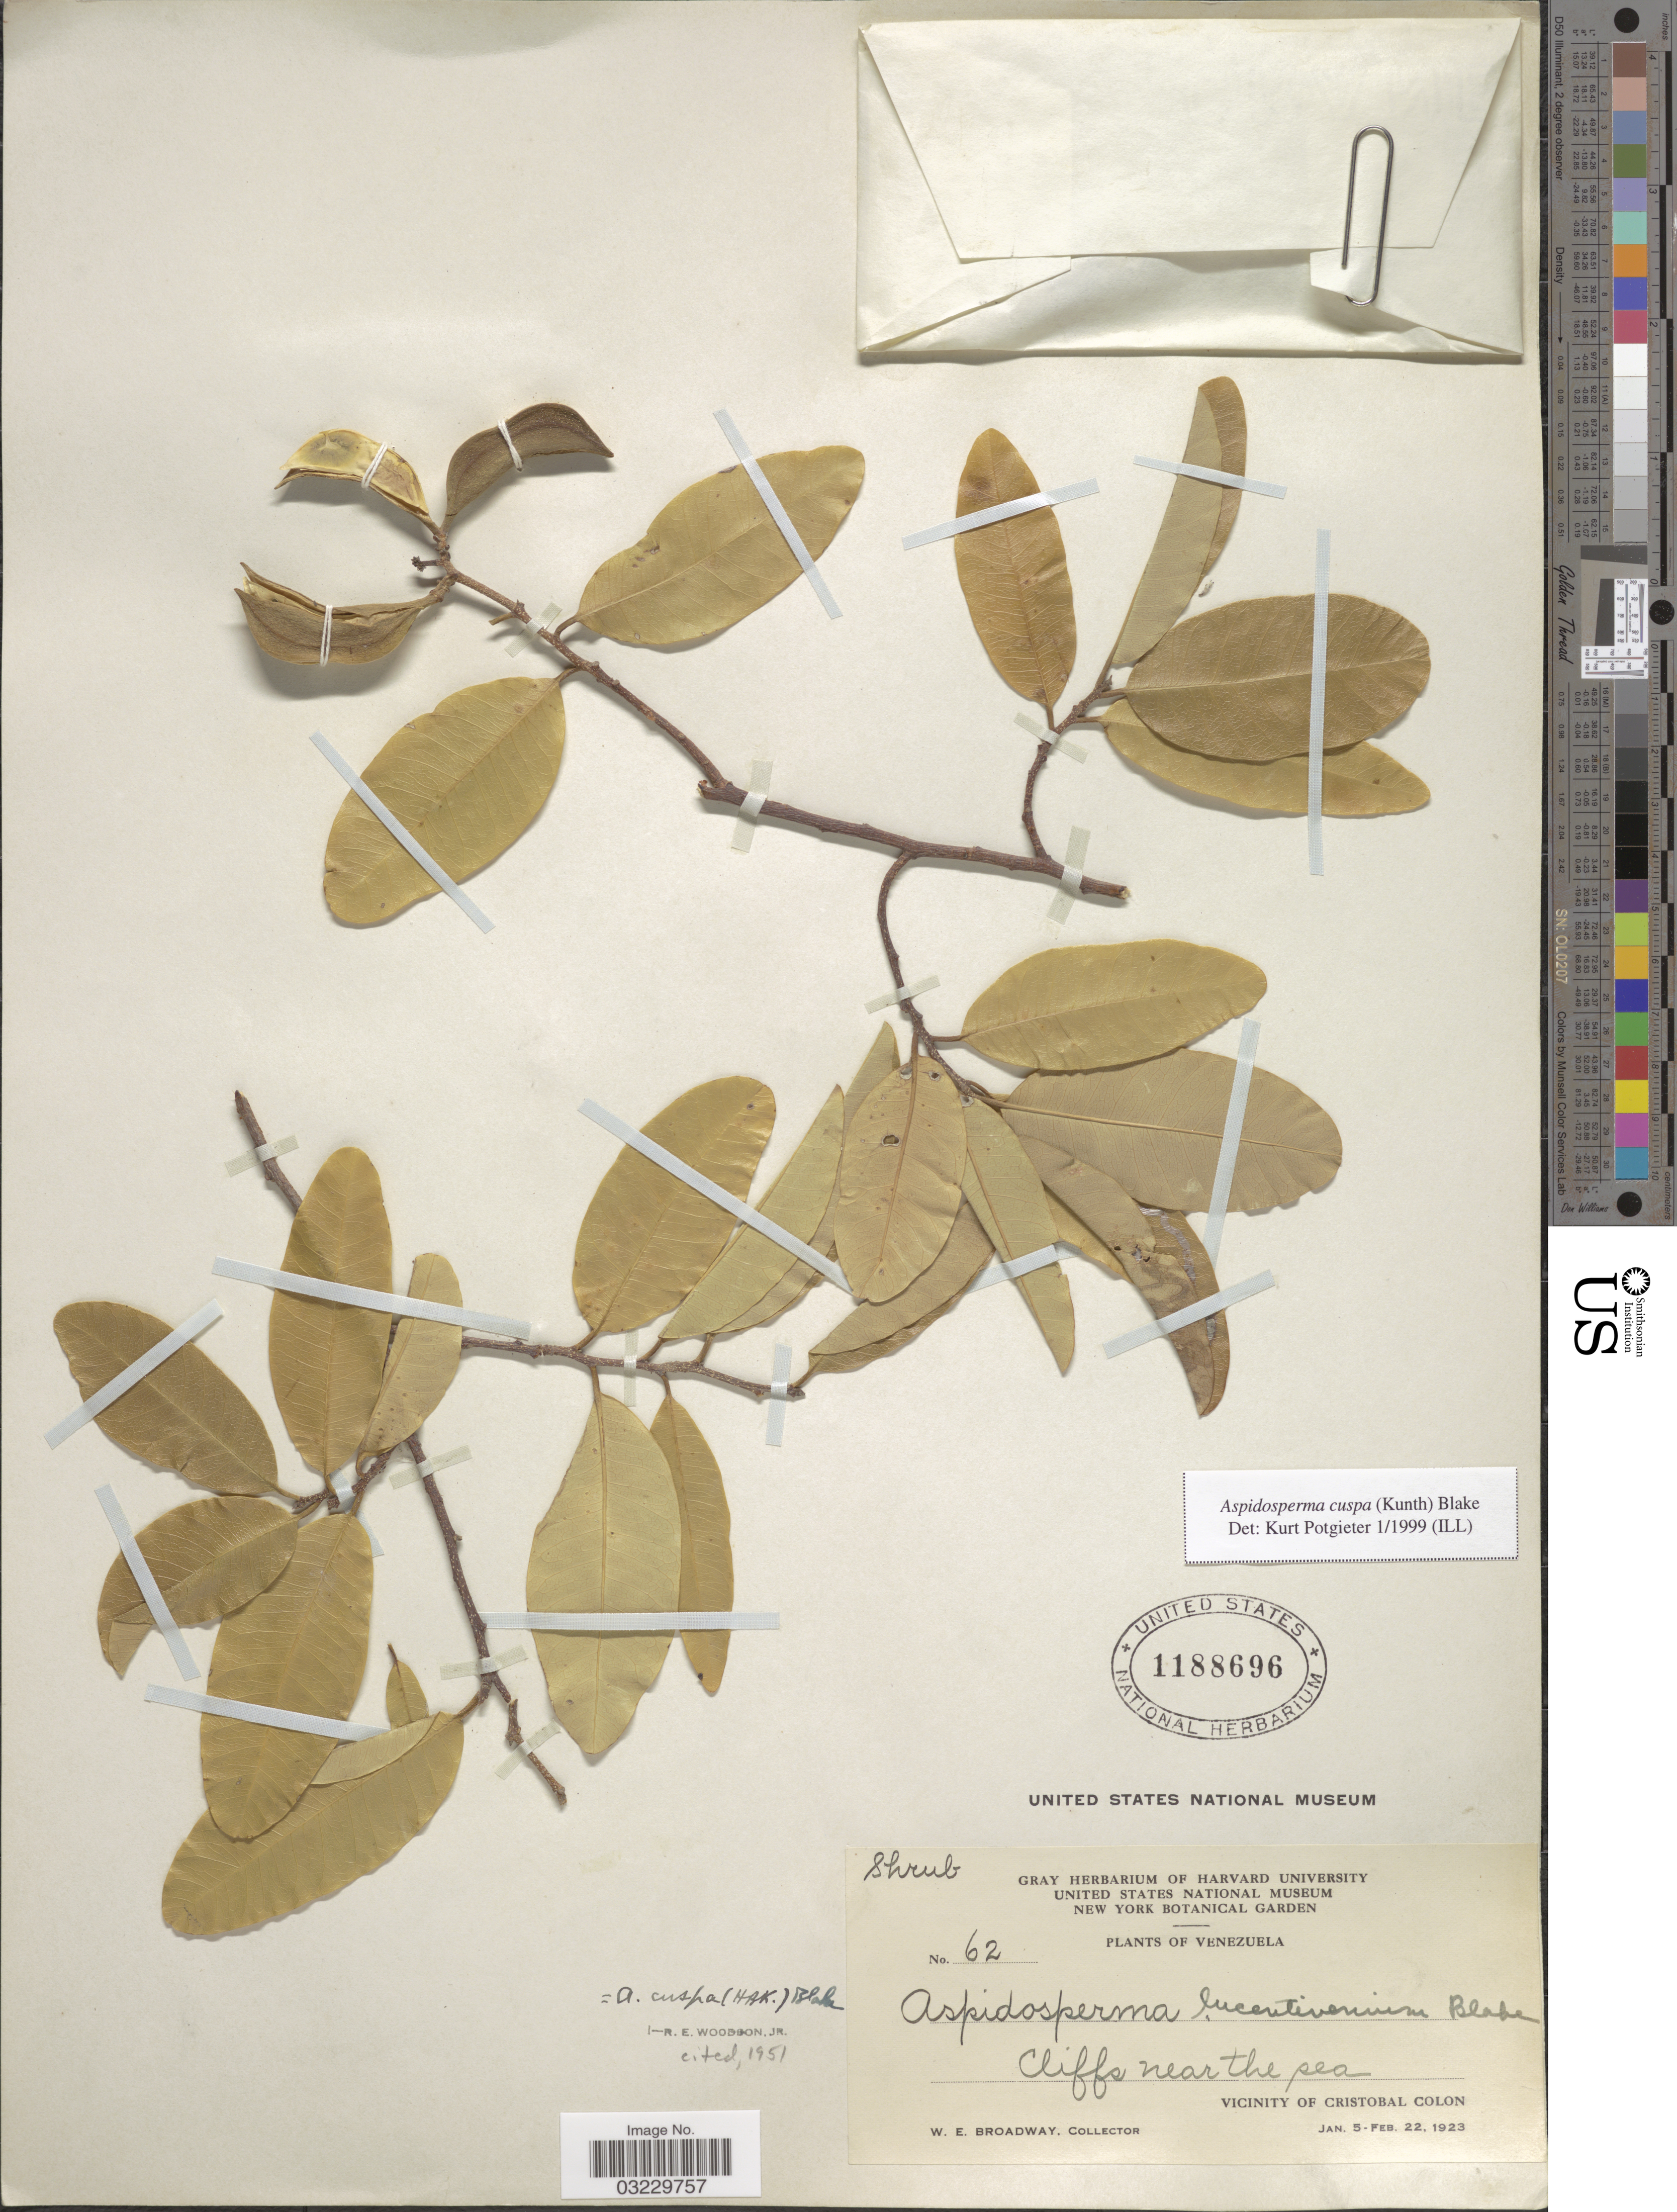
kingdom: Plantae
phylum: Tracheophyta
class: Magnoliopsida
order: Gentianales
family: Apocynaceae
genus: Aspidosperma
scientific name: Aspidosperma cuspa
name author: (Kunth) S.F. Blake ex Pittier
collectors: W. E. Broadway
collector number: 62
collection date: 1923-01-05/1923-02-22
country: Venezuela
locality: Cliffs near the sea. Vicinity of Cristobal Colon.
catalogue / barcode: US 1188696